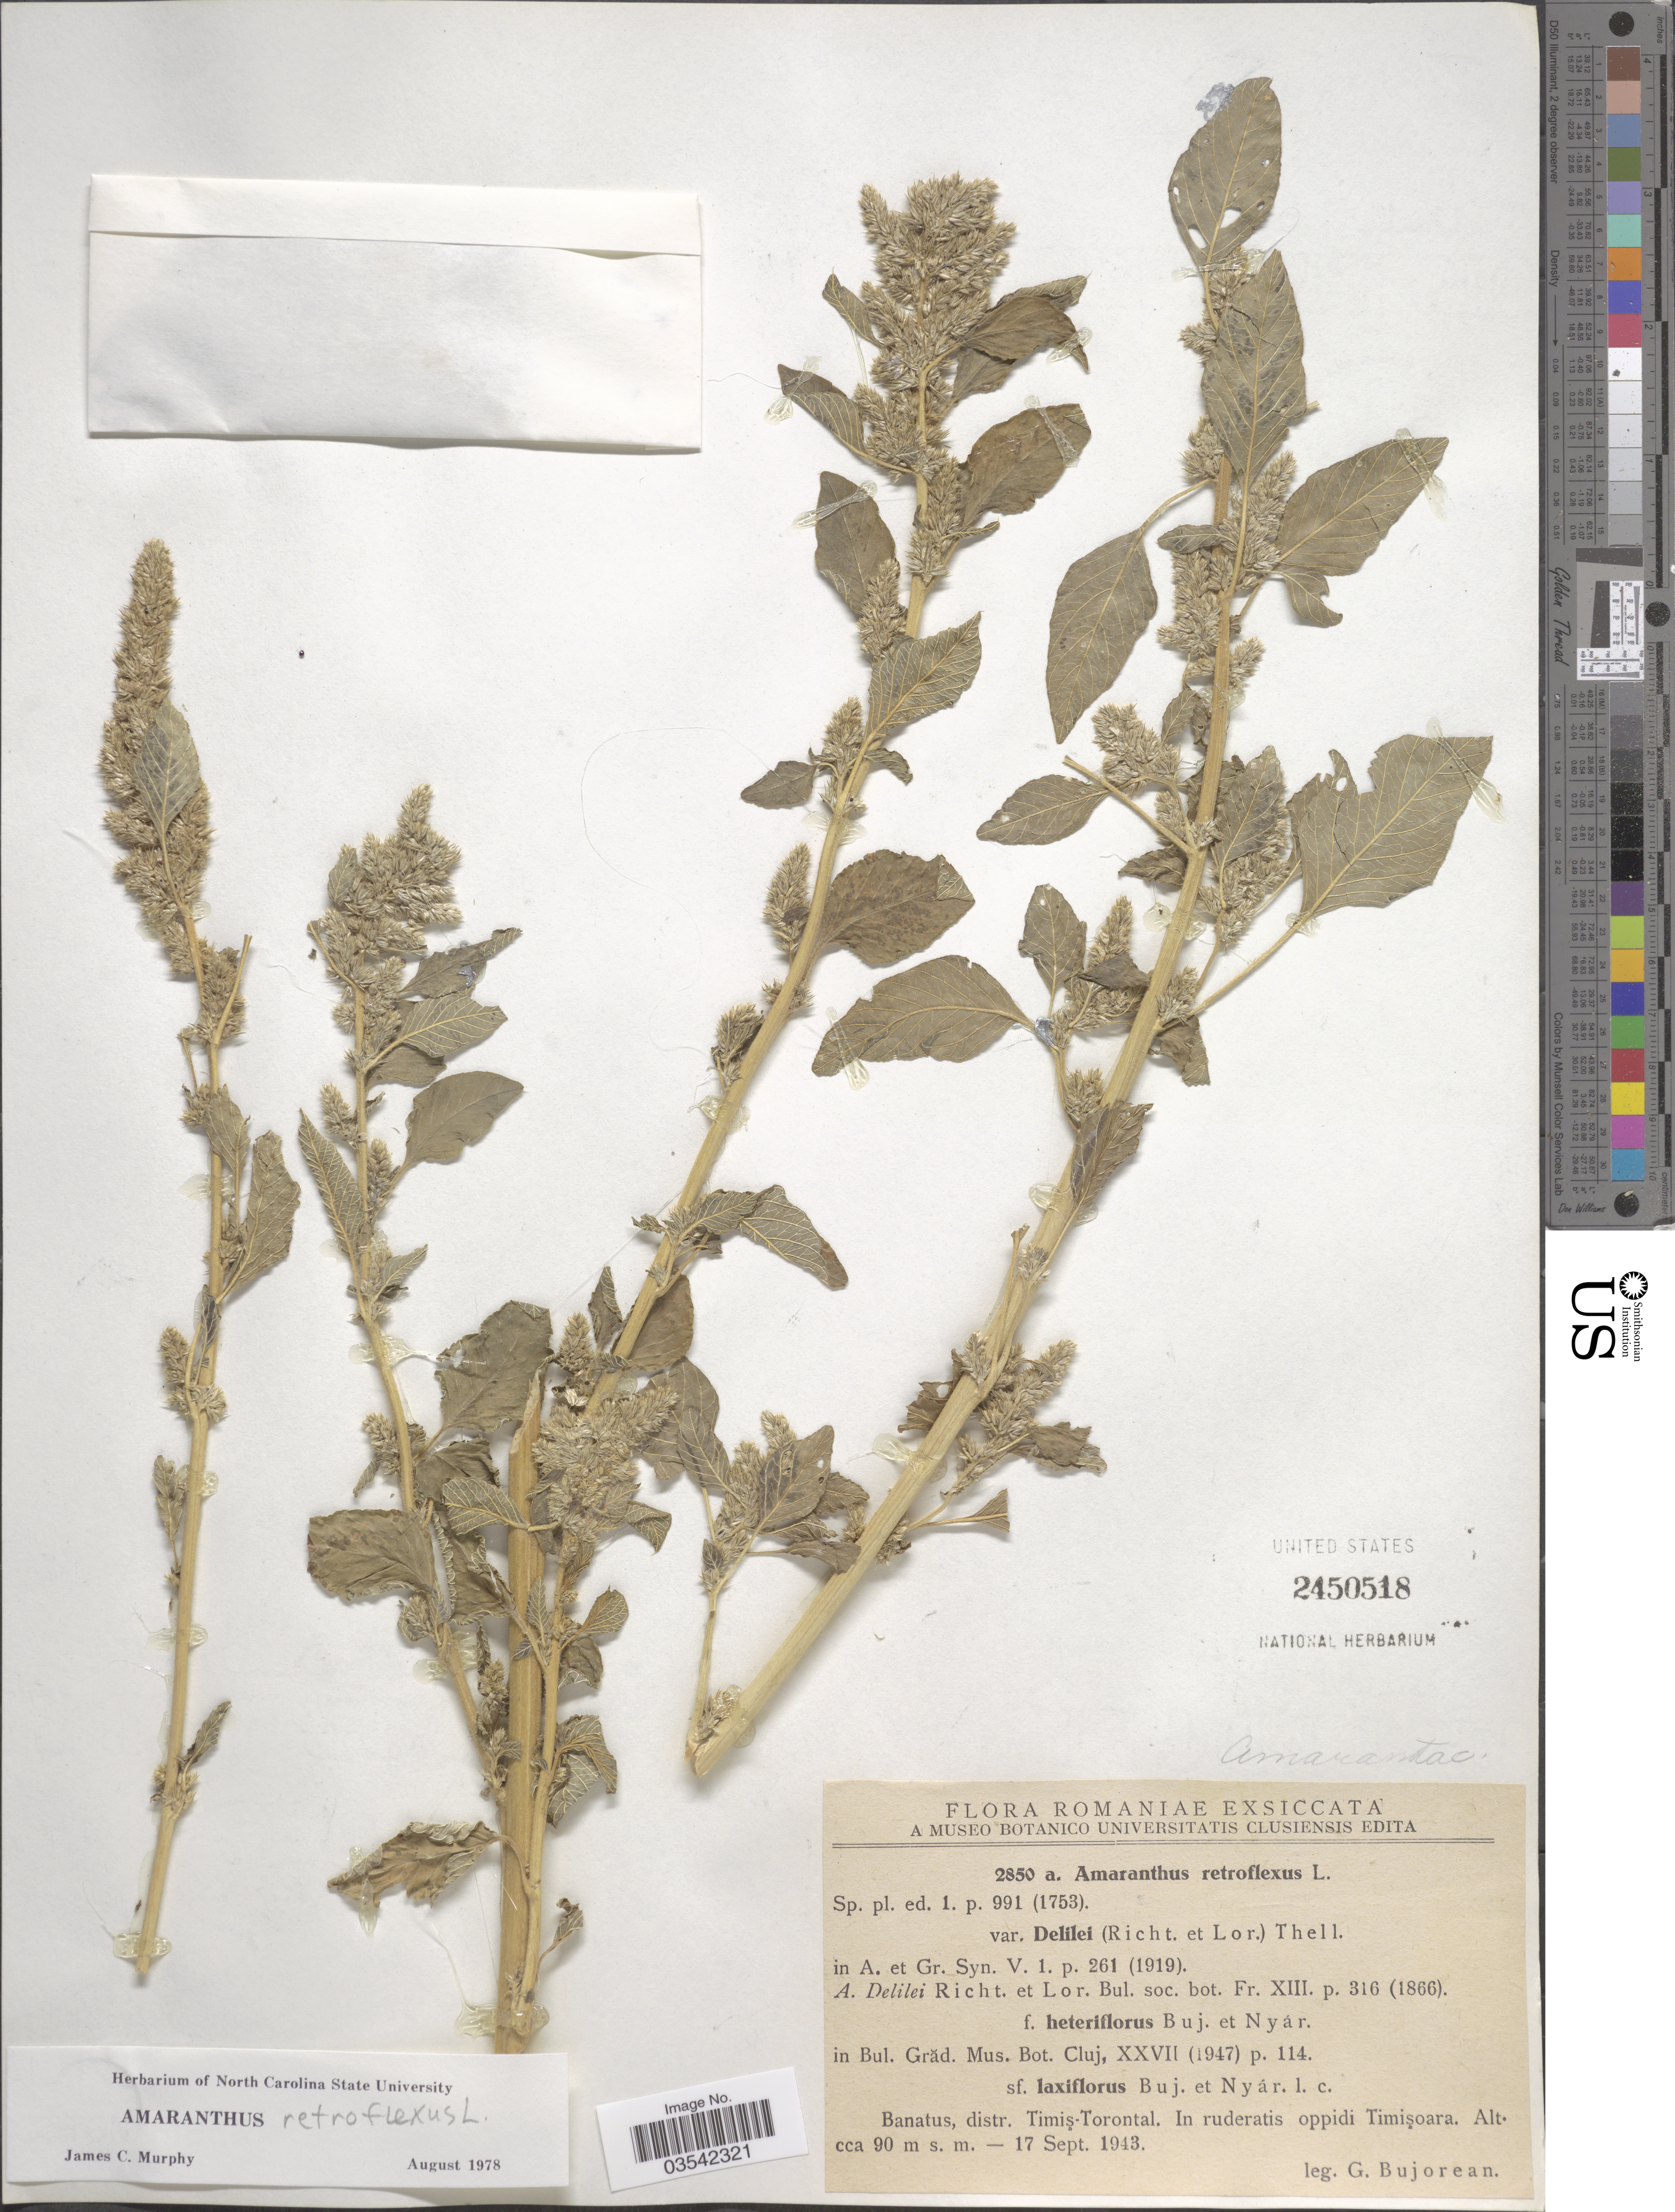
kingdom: Plantae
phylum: Tracheophyta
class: Magnoliopsida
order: Caryophyllales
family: Amaranthaceae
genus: Amaranthus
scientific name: Amaranthus retroflexus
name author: L.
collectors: G. Bujorean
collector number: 2850a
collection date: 1943-09-17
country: Romania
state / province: Timis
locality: Banatus, distr. Timiş-Torontal. In ruderatis oppidi Timişoara.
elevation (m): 90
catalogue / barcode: US 2450518